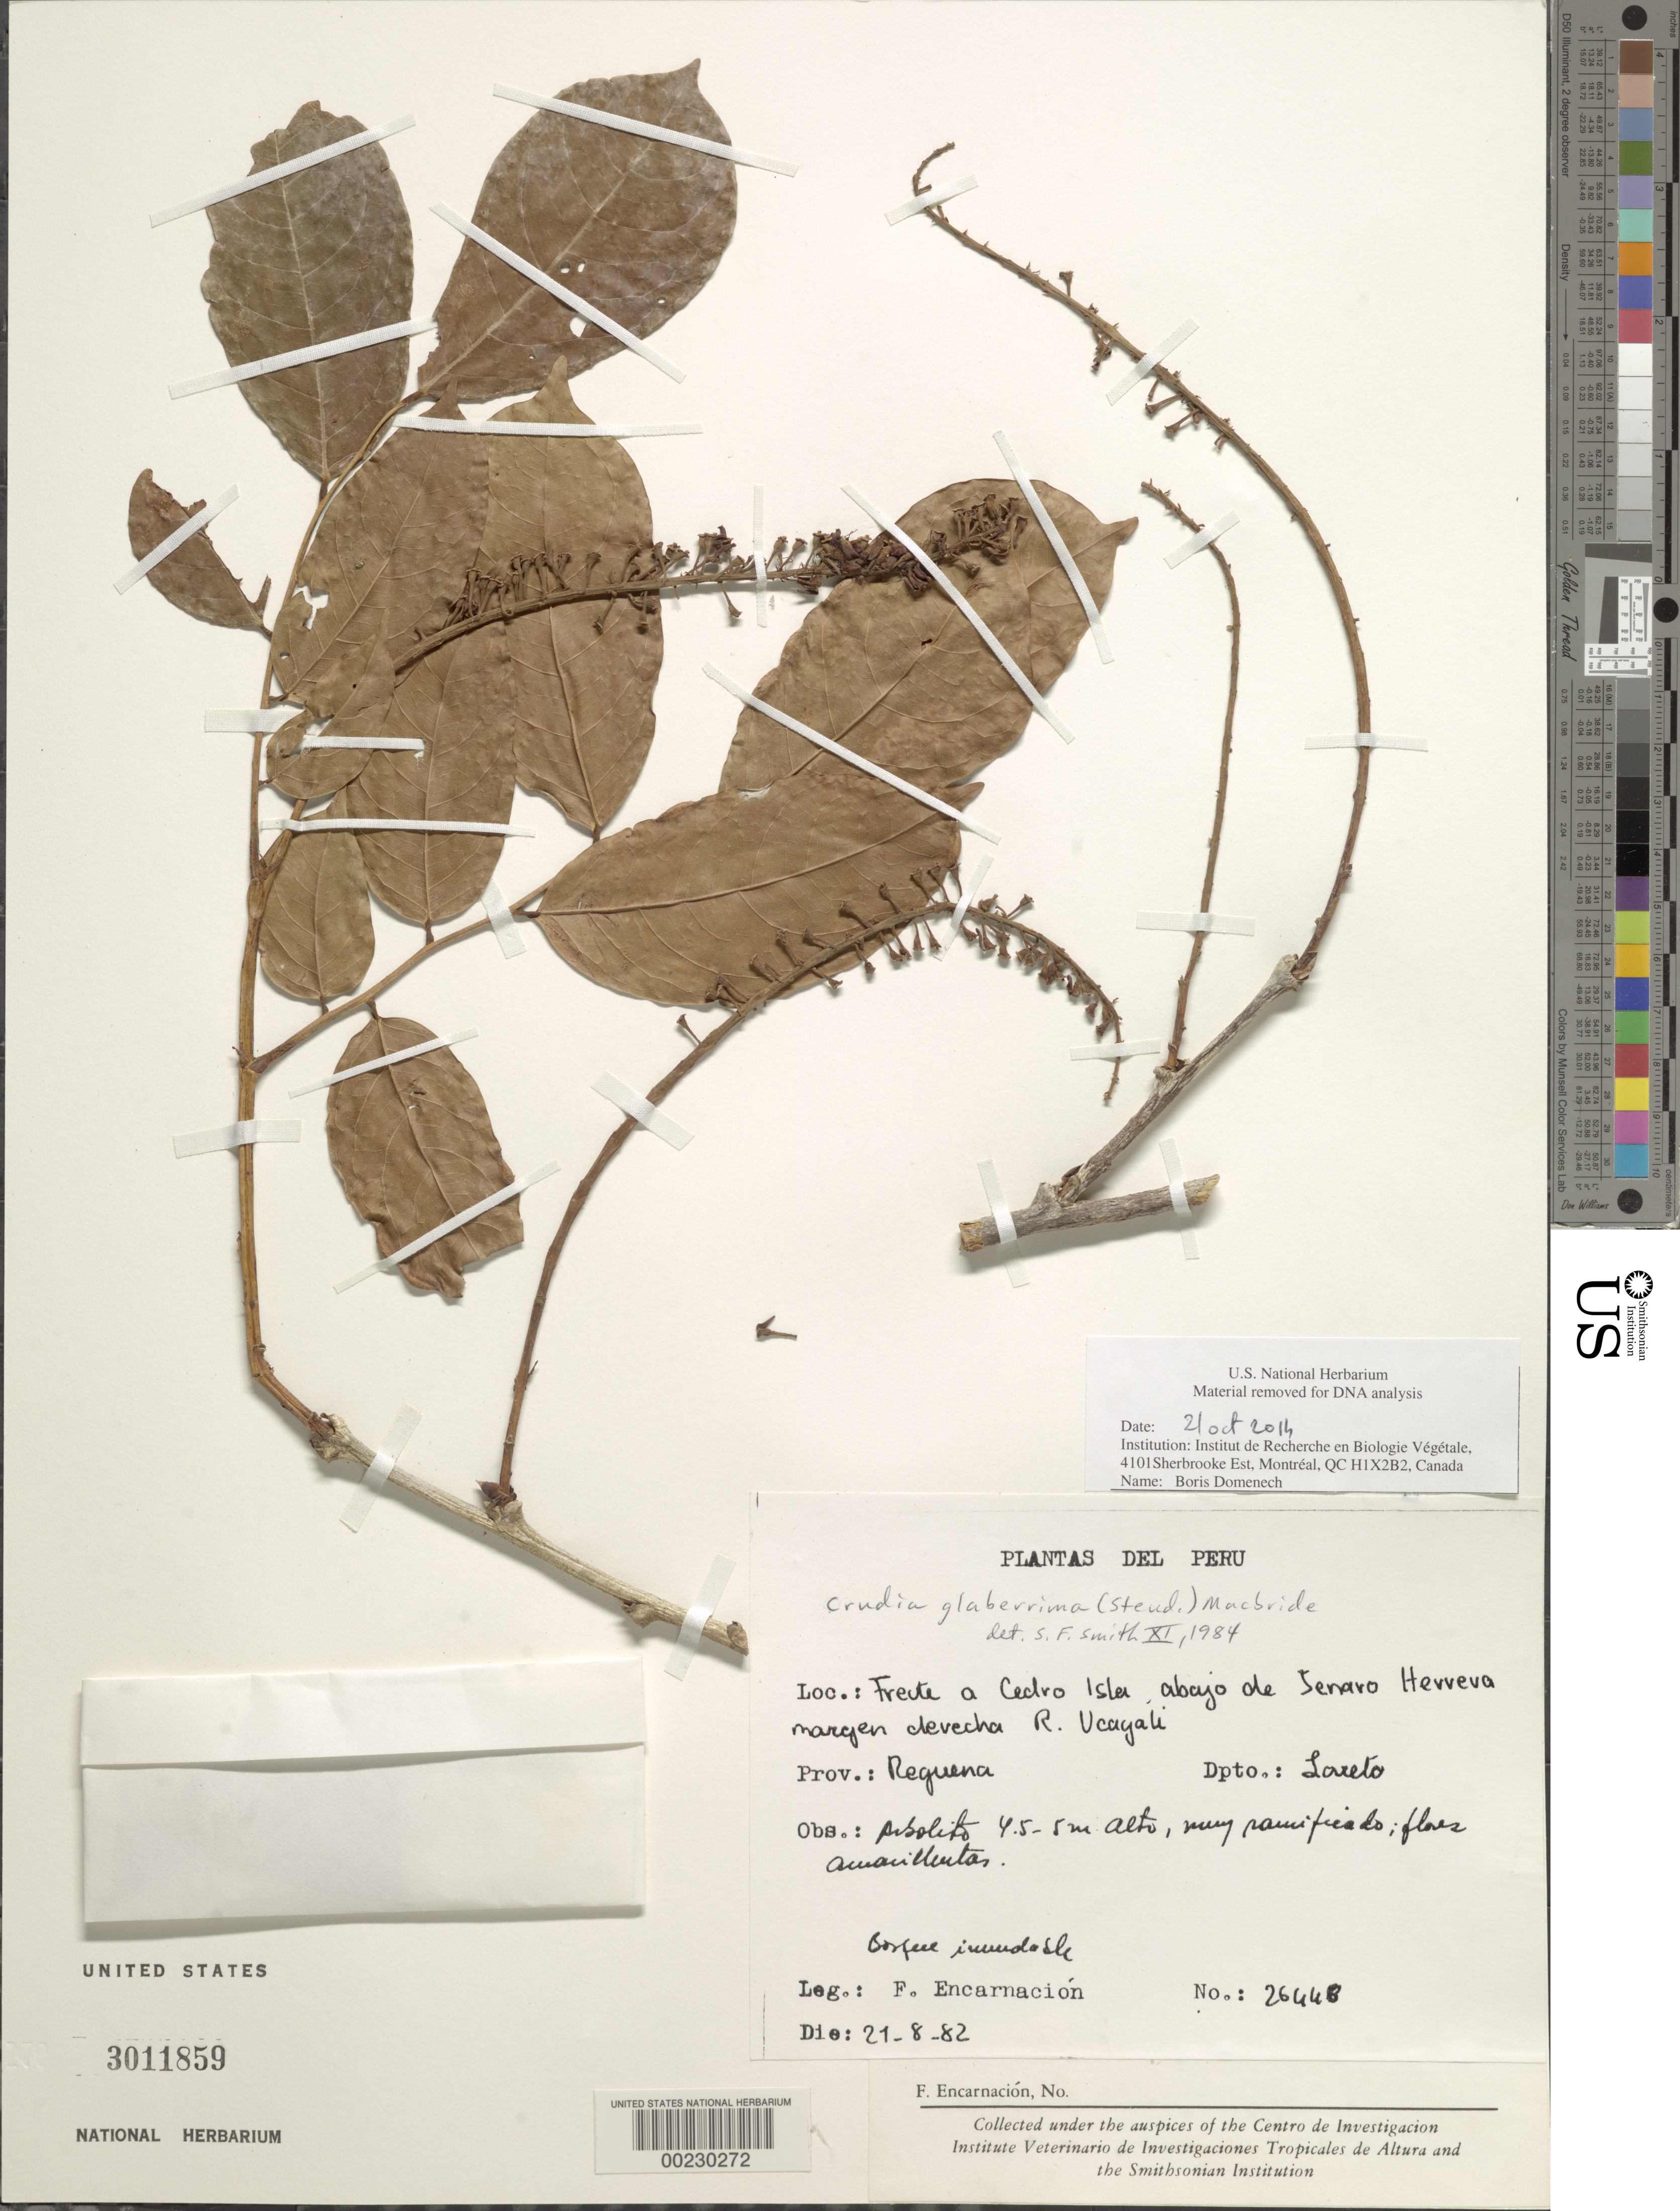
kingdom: Plantae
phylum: Tracheophyta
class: Magnoliopsida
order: Fabales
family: Fabaceae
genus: Crudia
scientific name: Crudia glaberrima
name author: (Steud.) J.F. Macbr.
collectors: F. Encarnación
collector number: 26448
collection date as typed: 21 Aug 1982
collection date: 1982-08-21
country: Peru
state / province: Loreto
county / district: Requena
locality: Cedro Isle, below the Jenaro Herrera [?], right side of Río Veagali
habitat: Margin of river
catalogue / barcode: US 3011859